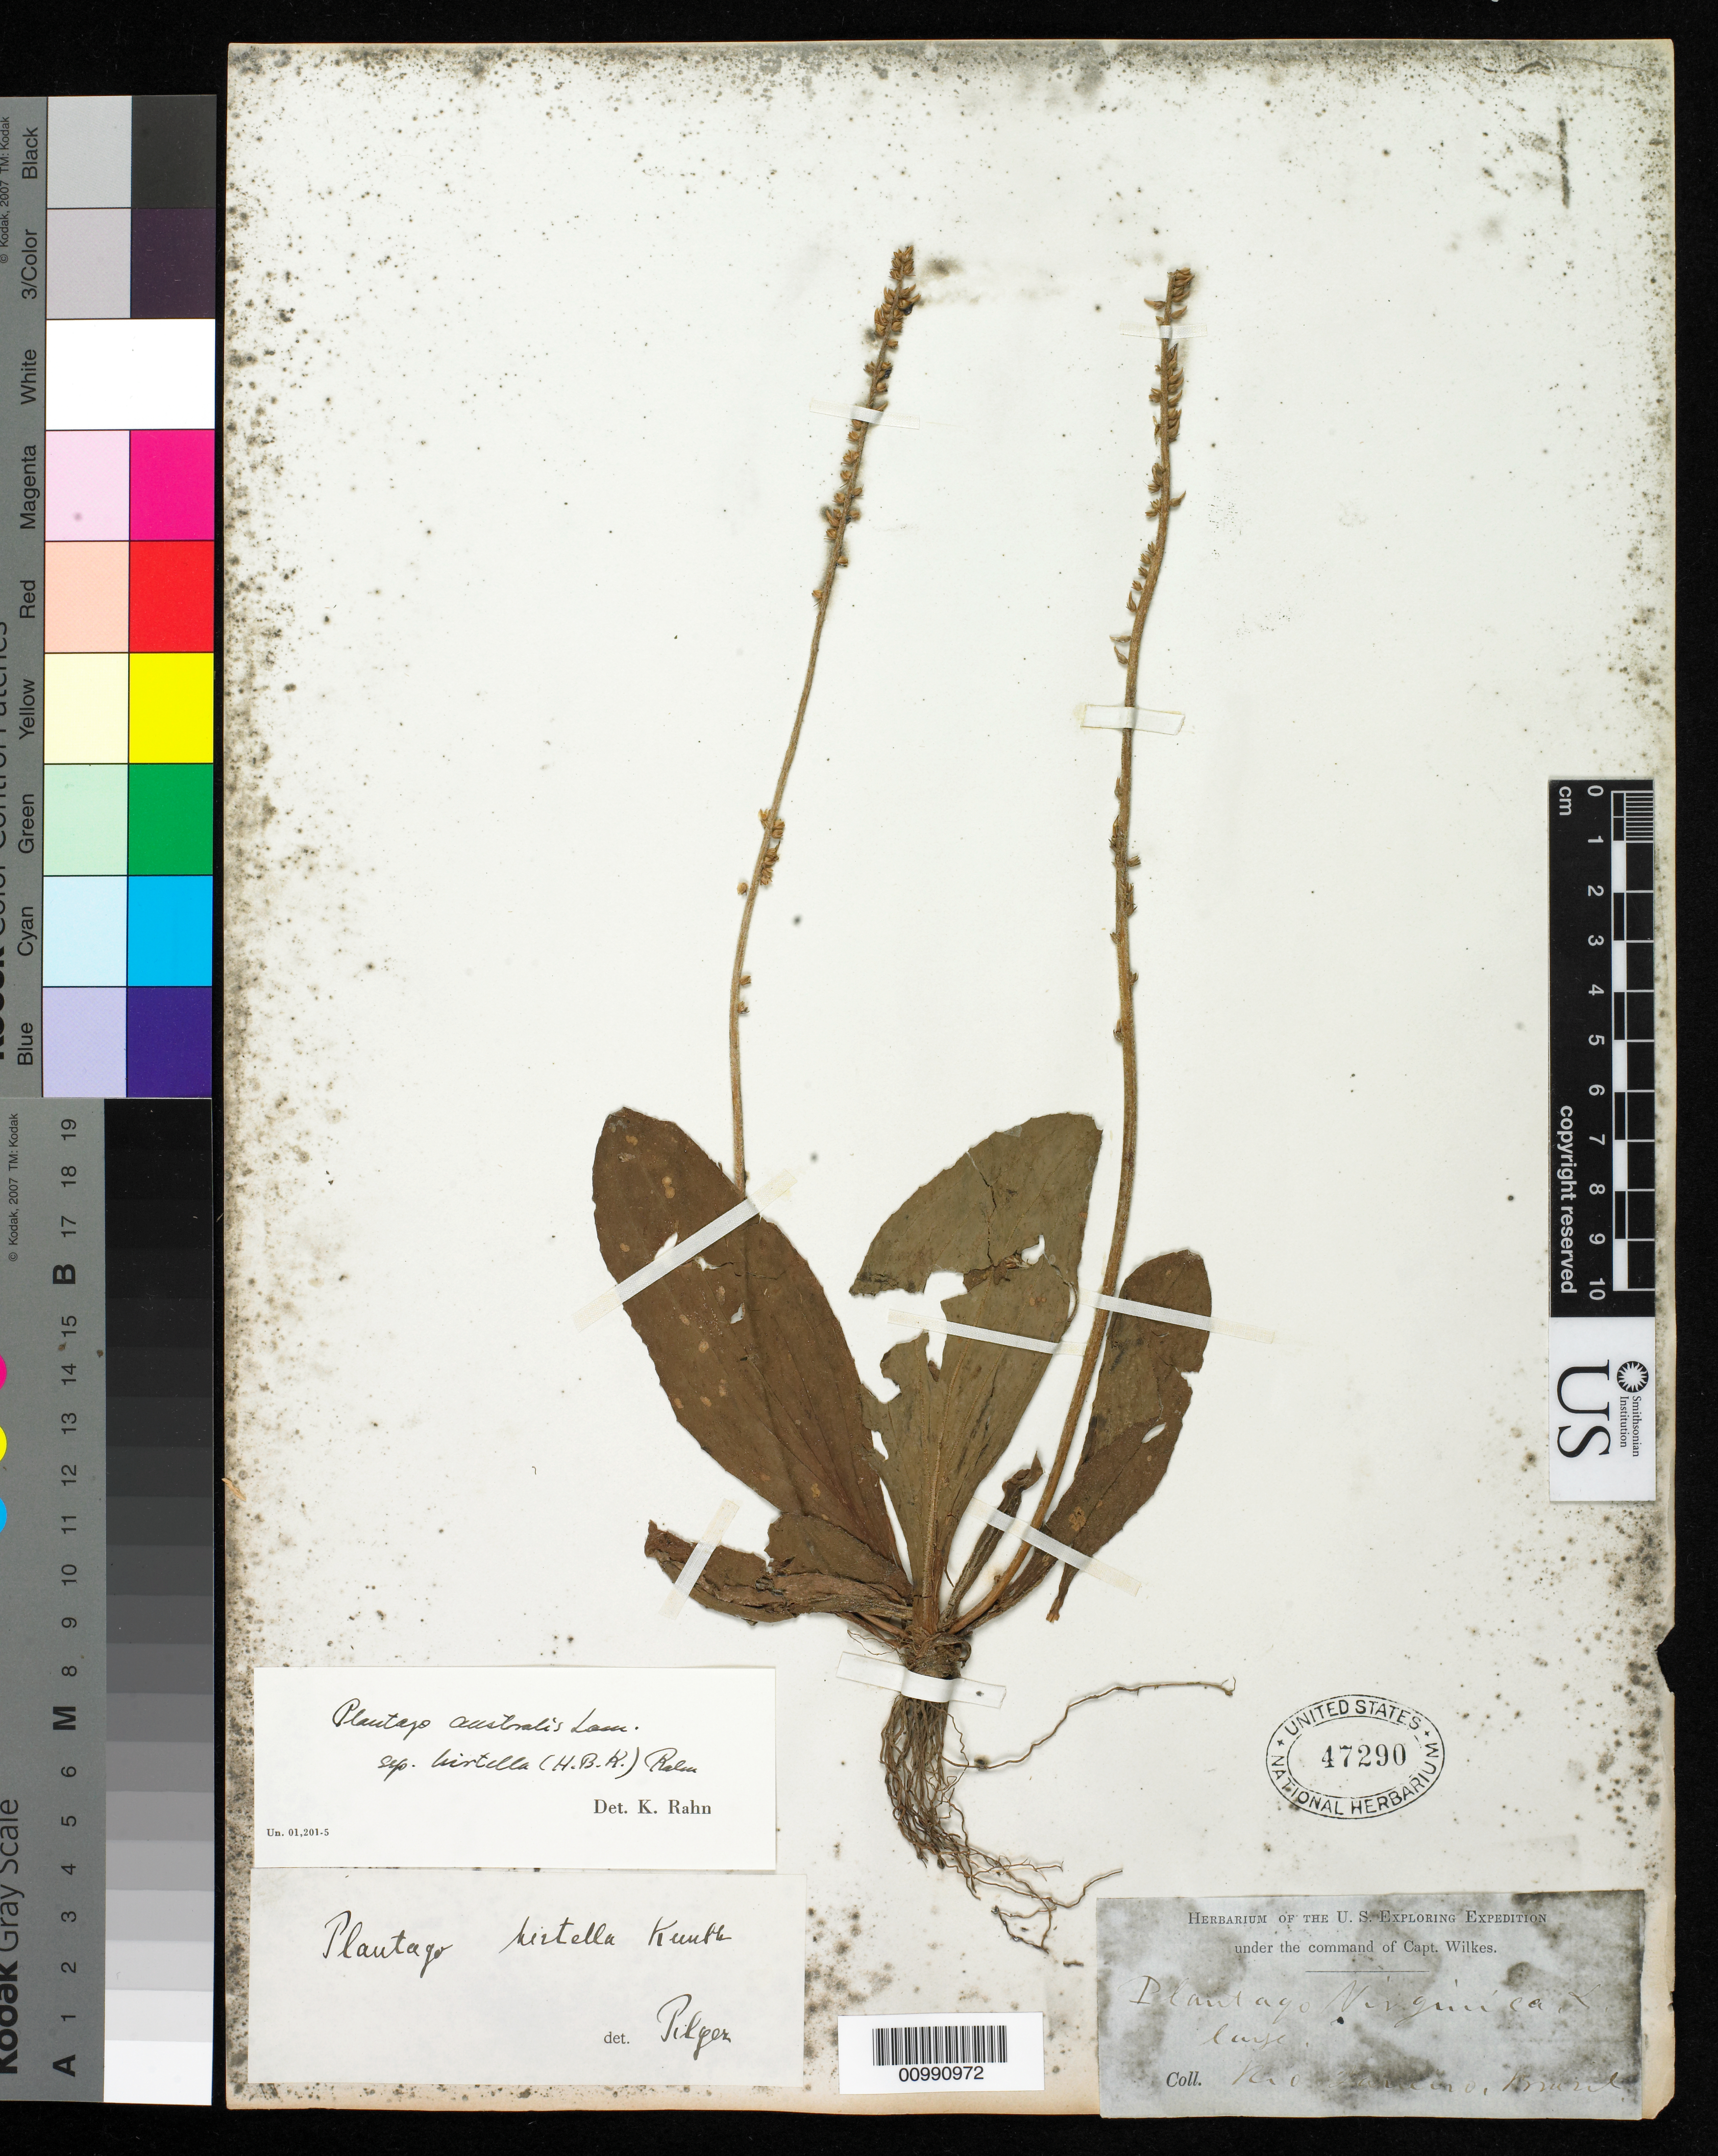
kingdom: Plantae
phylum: Tracheophyta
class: Magnoliopsida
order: Lamiales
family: Plantaginaceae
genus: Plantago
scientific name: Plantago australis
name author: Lam.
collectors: Wilkes Explor. Exped.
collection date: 1838/1842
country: Brazil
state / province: Rio de Janeiro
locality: Rio Janeiro, Brazil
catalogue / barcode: US 47290